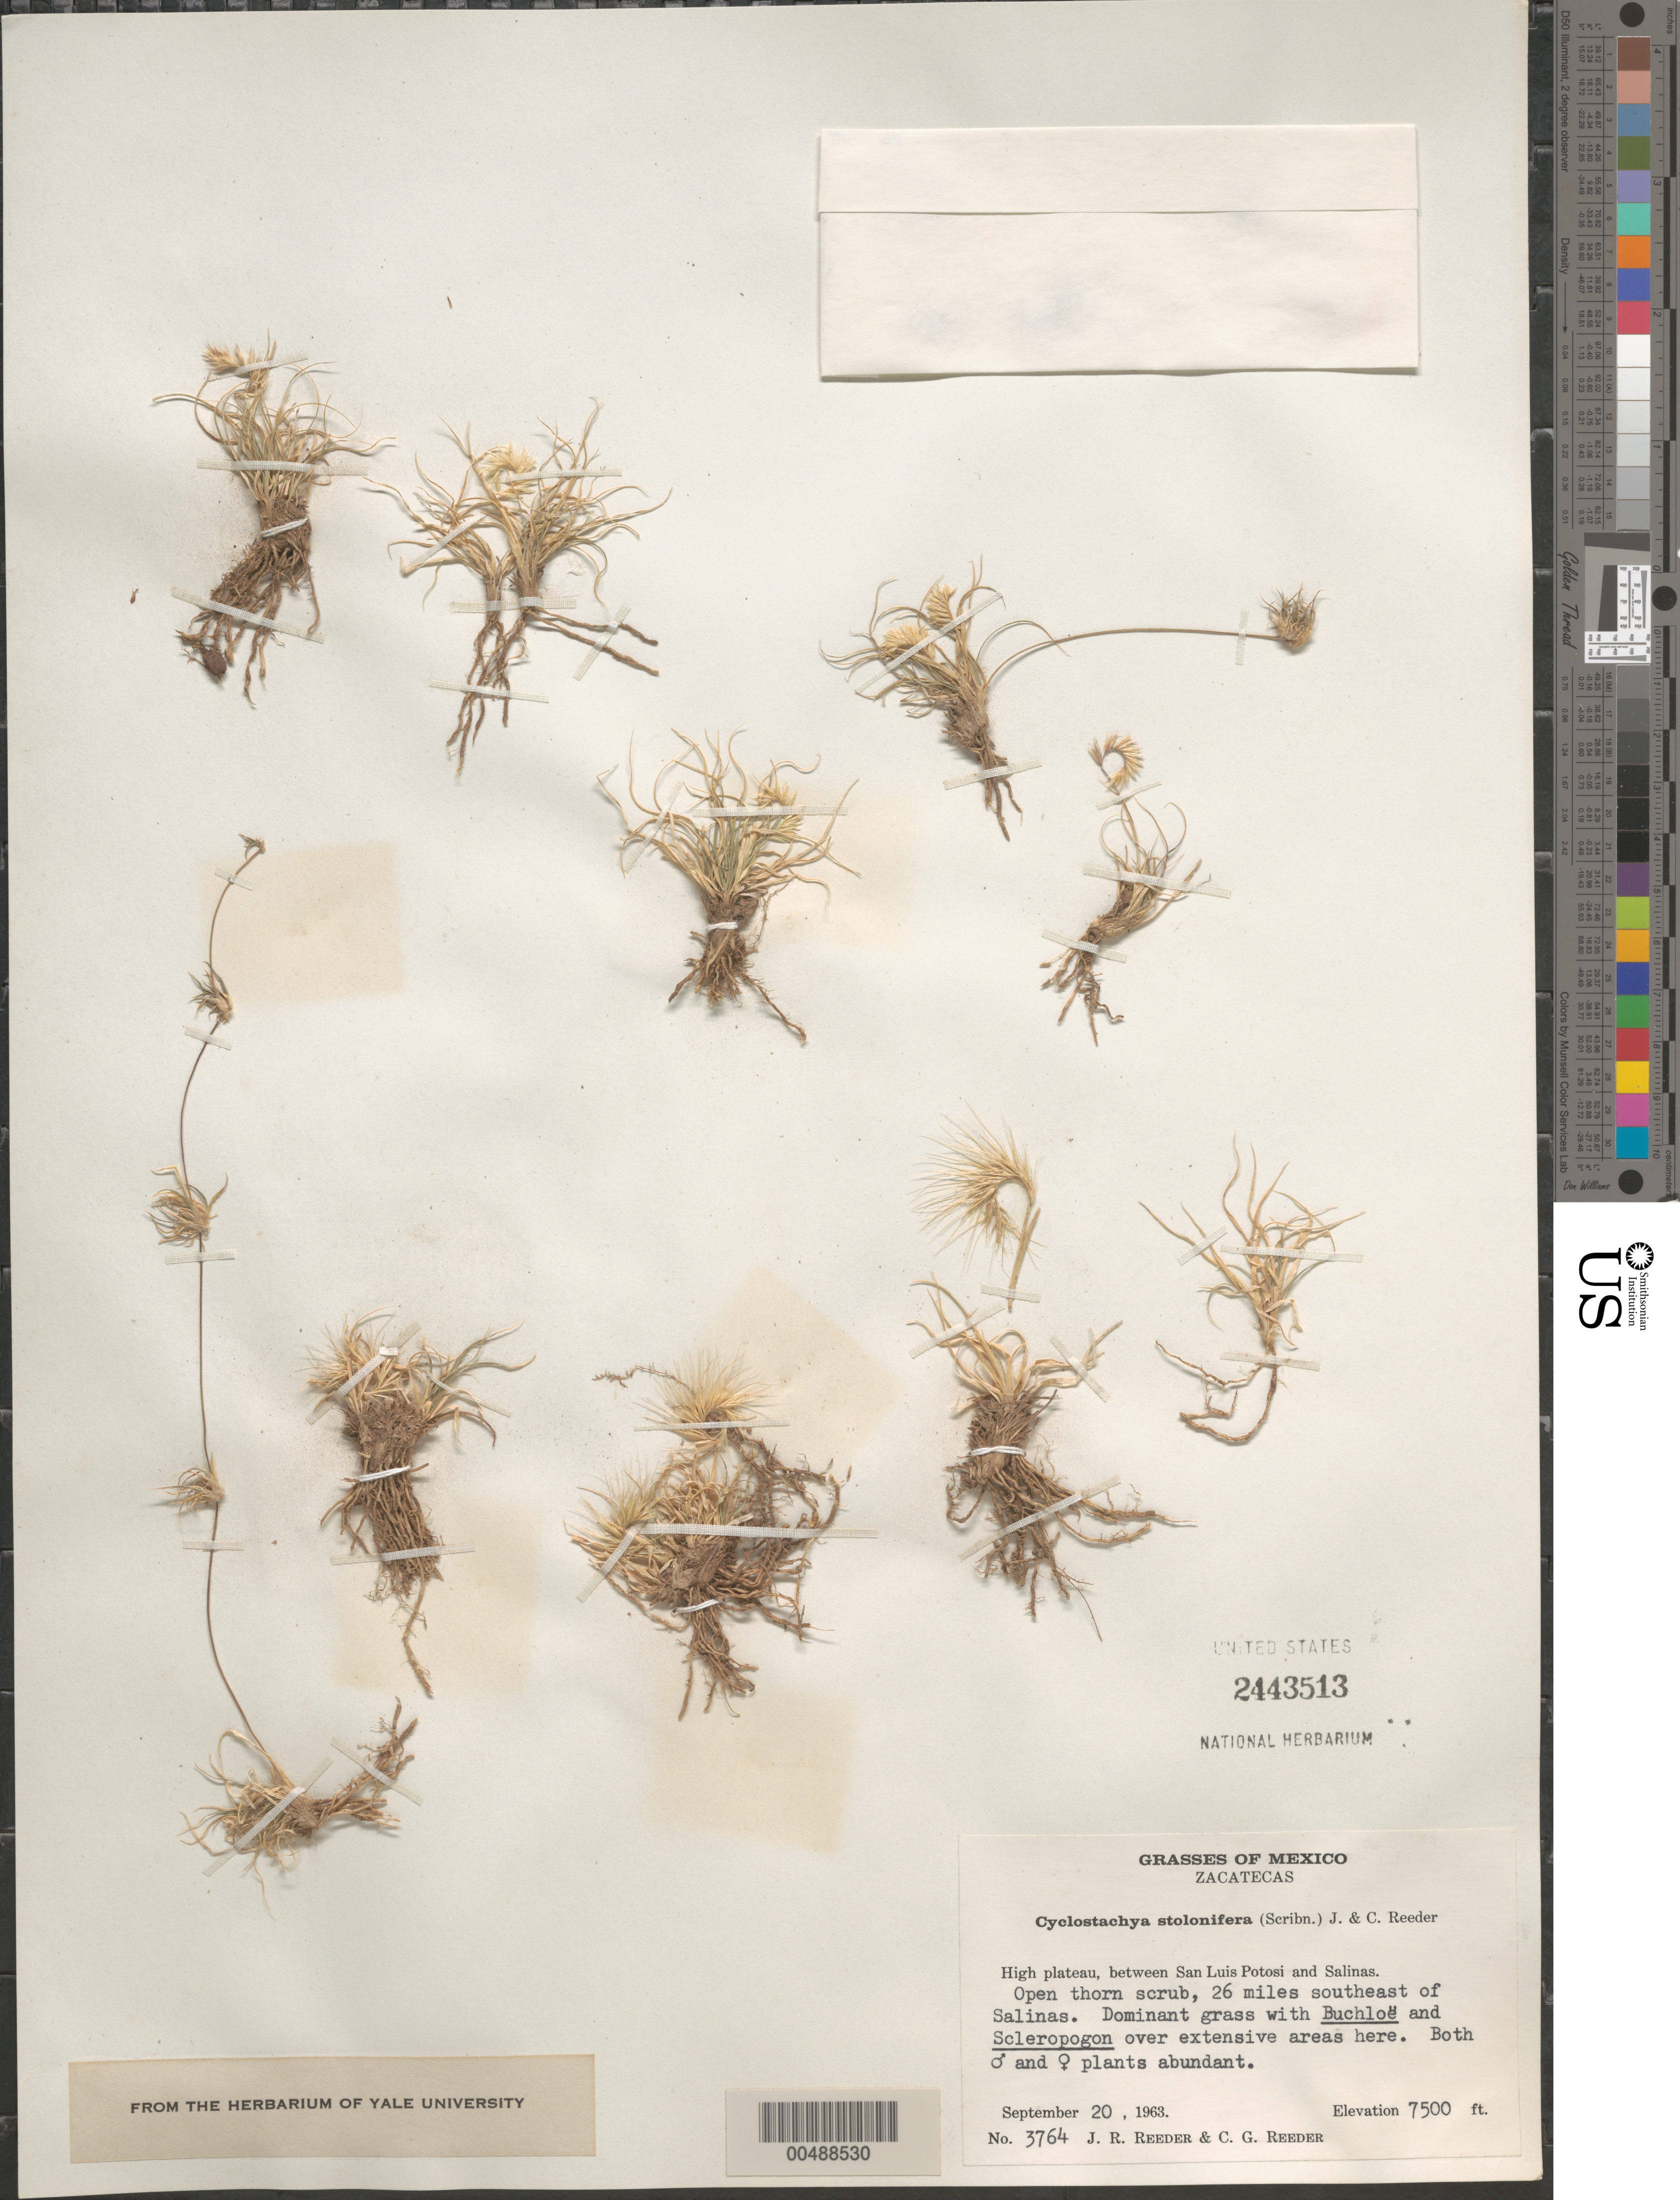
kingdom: Plantae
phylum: Tracheophyta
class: Liliopsida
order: Poales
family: Poaceae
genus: Cyclostachya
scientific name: Cyclostachya stolonifera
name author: (Scribn.) Reeder & C. Reeder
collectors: J. R. Reeder & C. G. Reeder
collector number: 3764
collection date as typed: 20 Sep 1963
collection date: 1963-09-20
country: Mexico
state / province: Zacatecas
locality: Between San Luis Potosi and Salinas, 26 mi SE of Salinas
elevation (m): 2286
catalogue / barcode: US 2443513